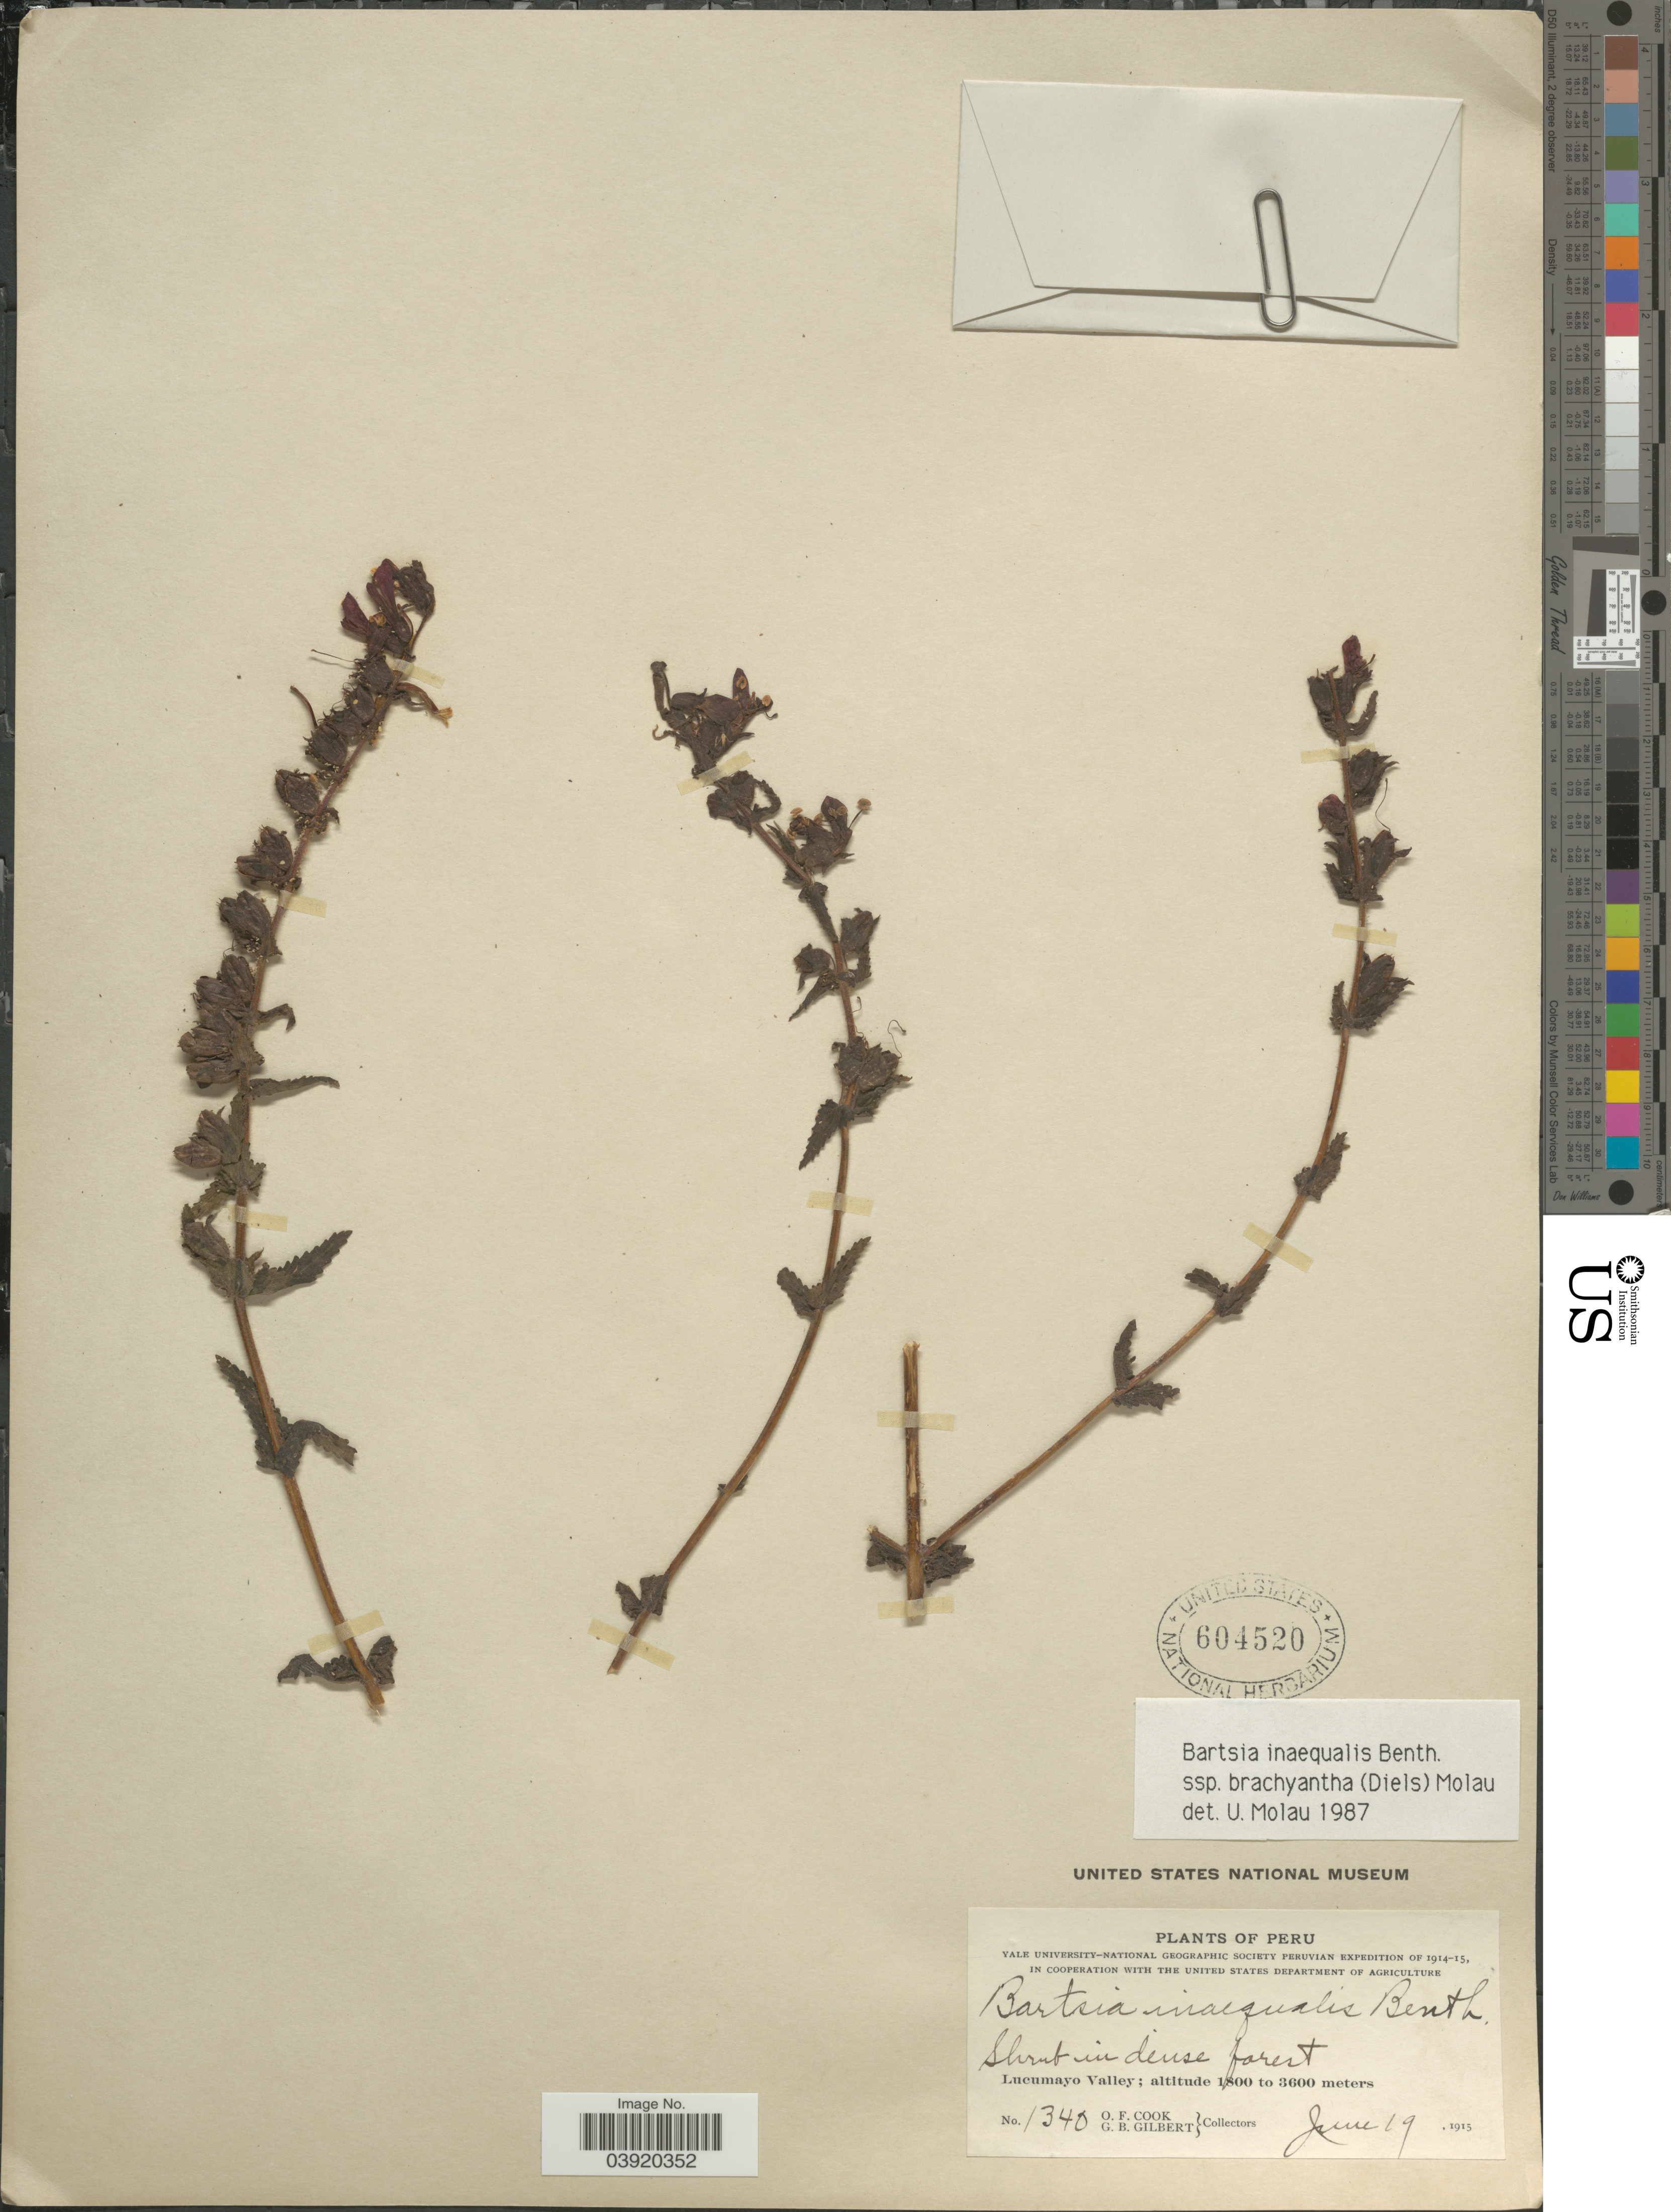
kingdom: Plantae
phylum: Tracheophyta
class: Magnoliopsida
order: Lamiales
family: Orobanchaceae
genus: Bartsia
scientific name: Bartsia inaequalis subsp. brachyantha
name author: (Diels) Molau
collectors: O. F. Cook & G. B. Gilbert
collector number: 1340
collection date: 1915-06-19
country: Peru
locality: Lucumayo Valley.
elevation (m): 1800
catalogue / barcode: US 604520